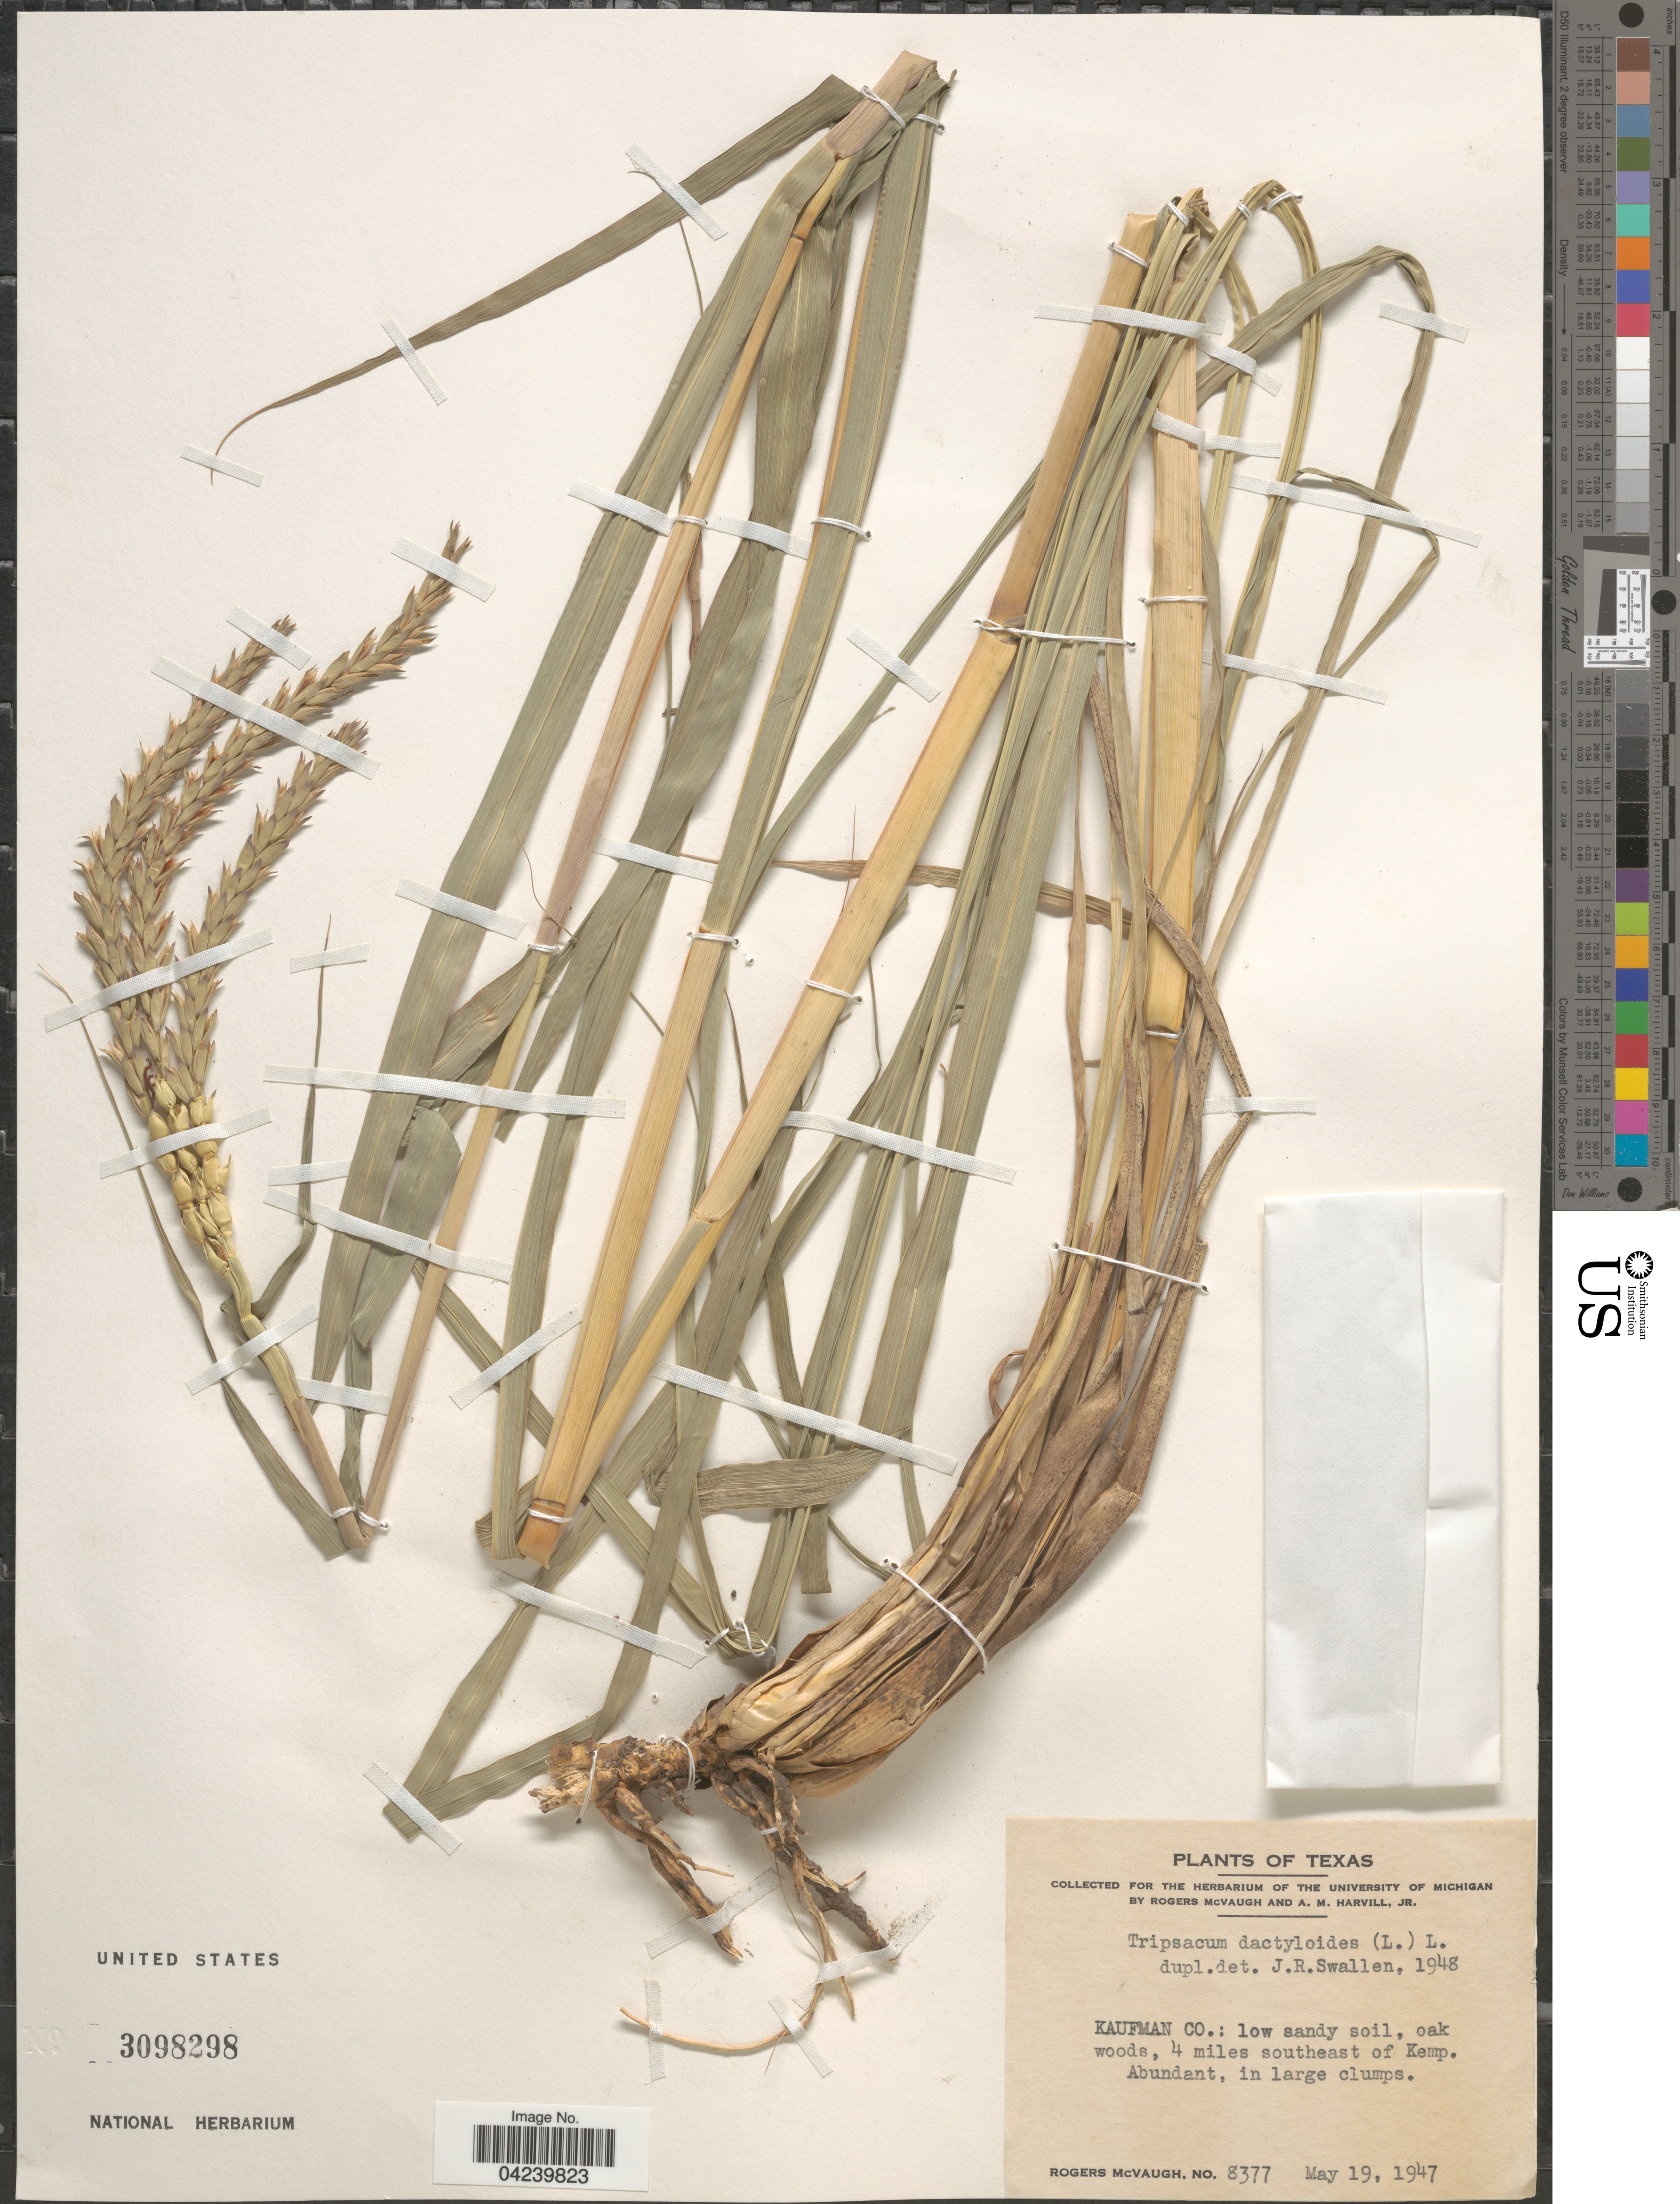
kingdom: Plantae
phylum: Tracheophyta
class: Liliopsida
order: Poales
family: Poaceae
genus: Tripsacum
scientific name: Tripsacum dactyloides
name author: (L.) L.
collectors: R. McVaugh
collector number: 8377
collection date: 1947-05-19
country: United States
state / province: Texas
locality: Kaufman Co.: low sandy soil, oak woods, 4 miles southeast of Kemp.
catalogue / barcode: US 3098298